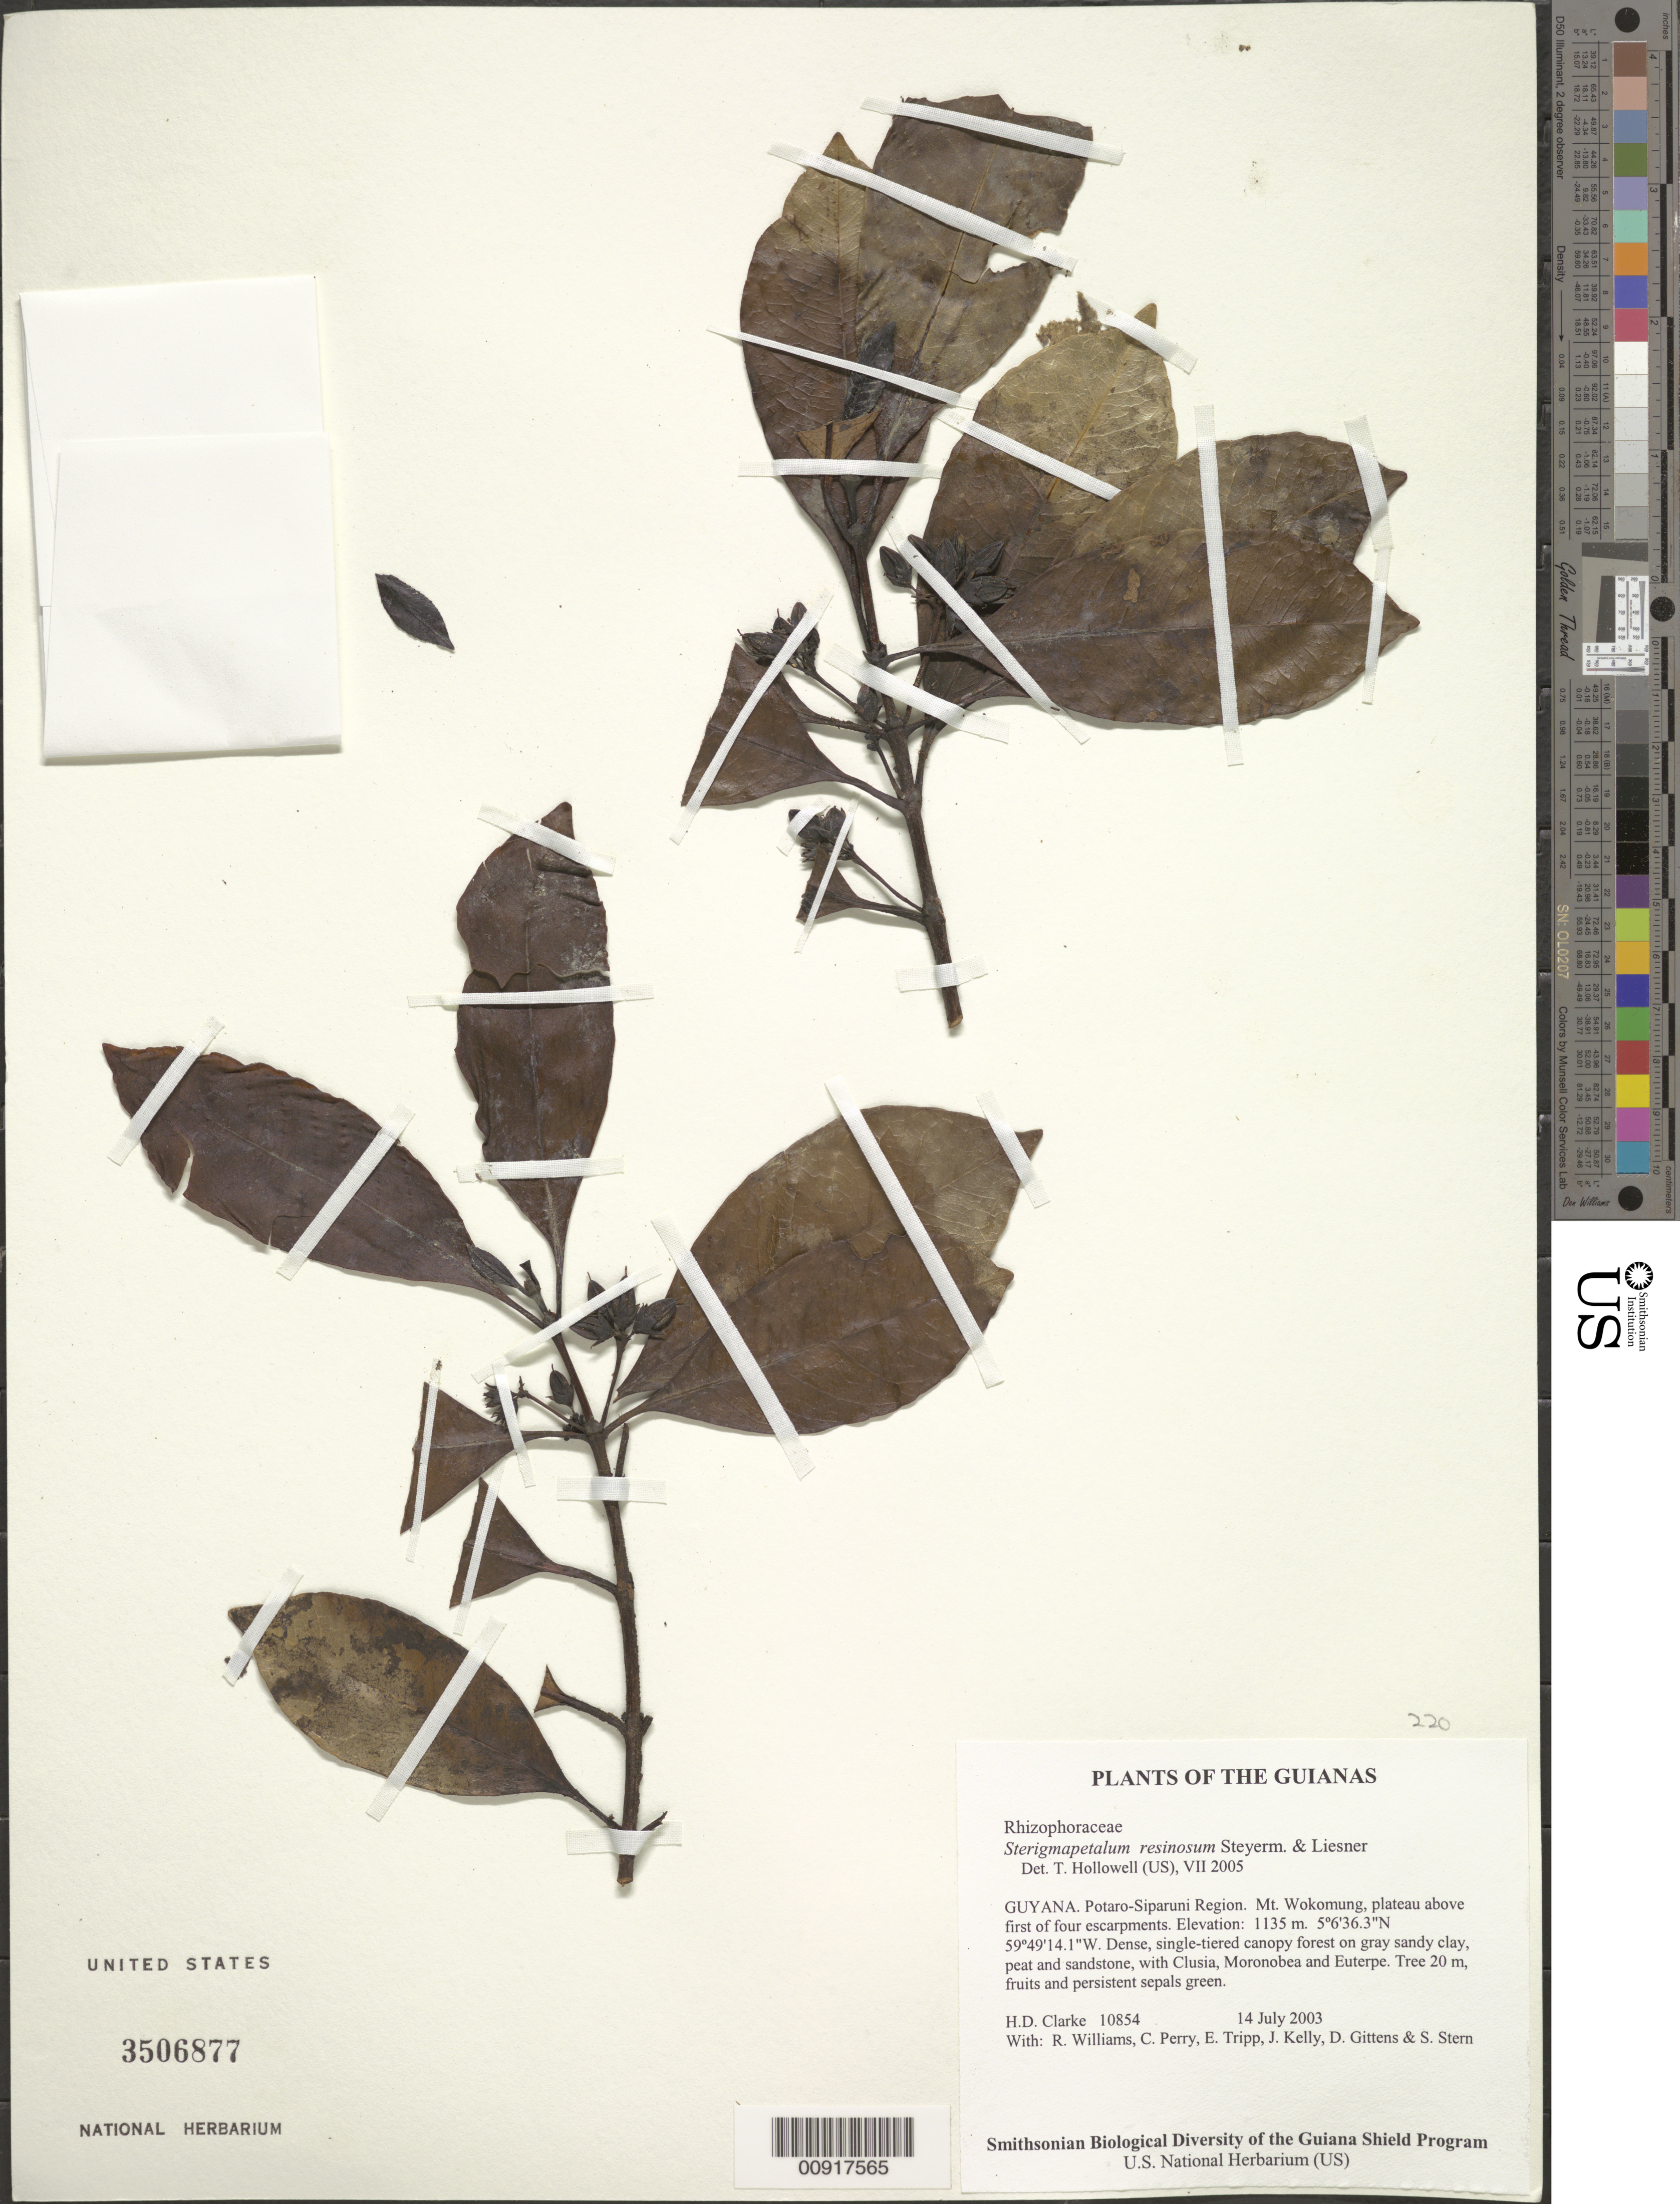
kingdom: Plantae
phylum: Tracheophyta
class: Magnoliopsida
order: Malpighiales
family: Rhizophoraceae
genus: Sterigmapetalum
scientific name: Sterigmapetalum resinosum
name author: Steyerm. & Liesner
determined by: Hollowell, T. H., (BOT), Smithsonian Institution - National Museum of Natural History (UNITED STATES)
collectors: H. D. Clarke, R. Williams, C. Perry, E. Tripp, J. Kelly, D. Gittens & S. R. Stern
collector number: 10854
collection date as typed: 14 July 2003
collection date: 2003-07-14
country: Guyana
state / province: Potaro-Siparuni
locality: Mt. Wokomung, plateau above first of four escarpments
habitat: Dense, single-tiered canopy forest on gray sandy clay, peat and sandstone, with Clusia, Moronobea and Euterpe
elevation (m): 1135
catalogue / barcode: US 3506877